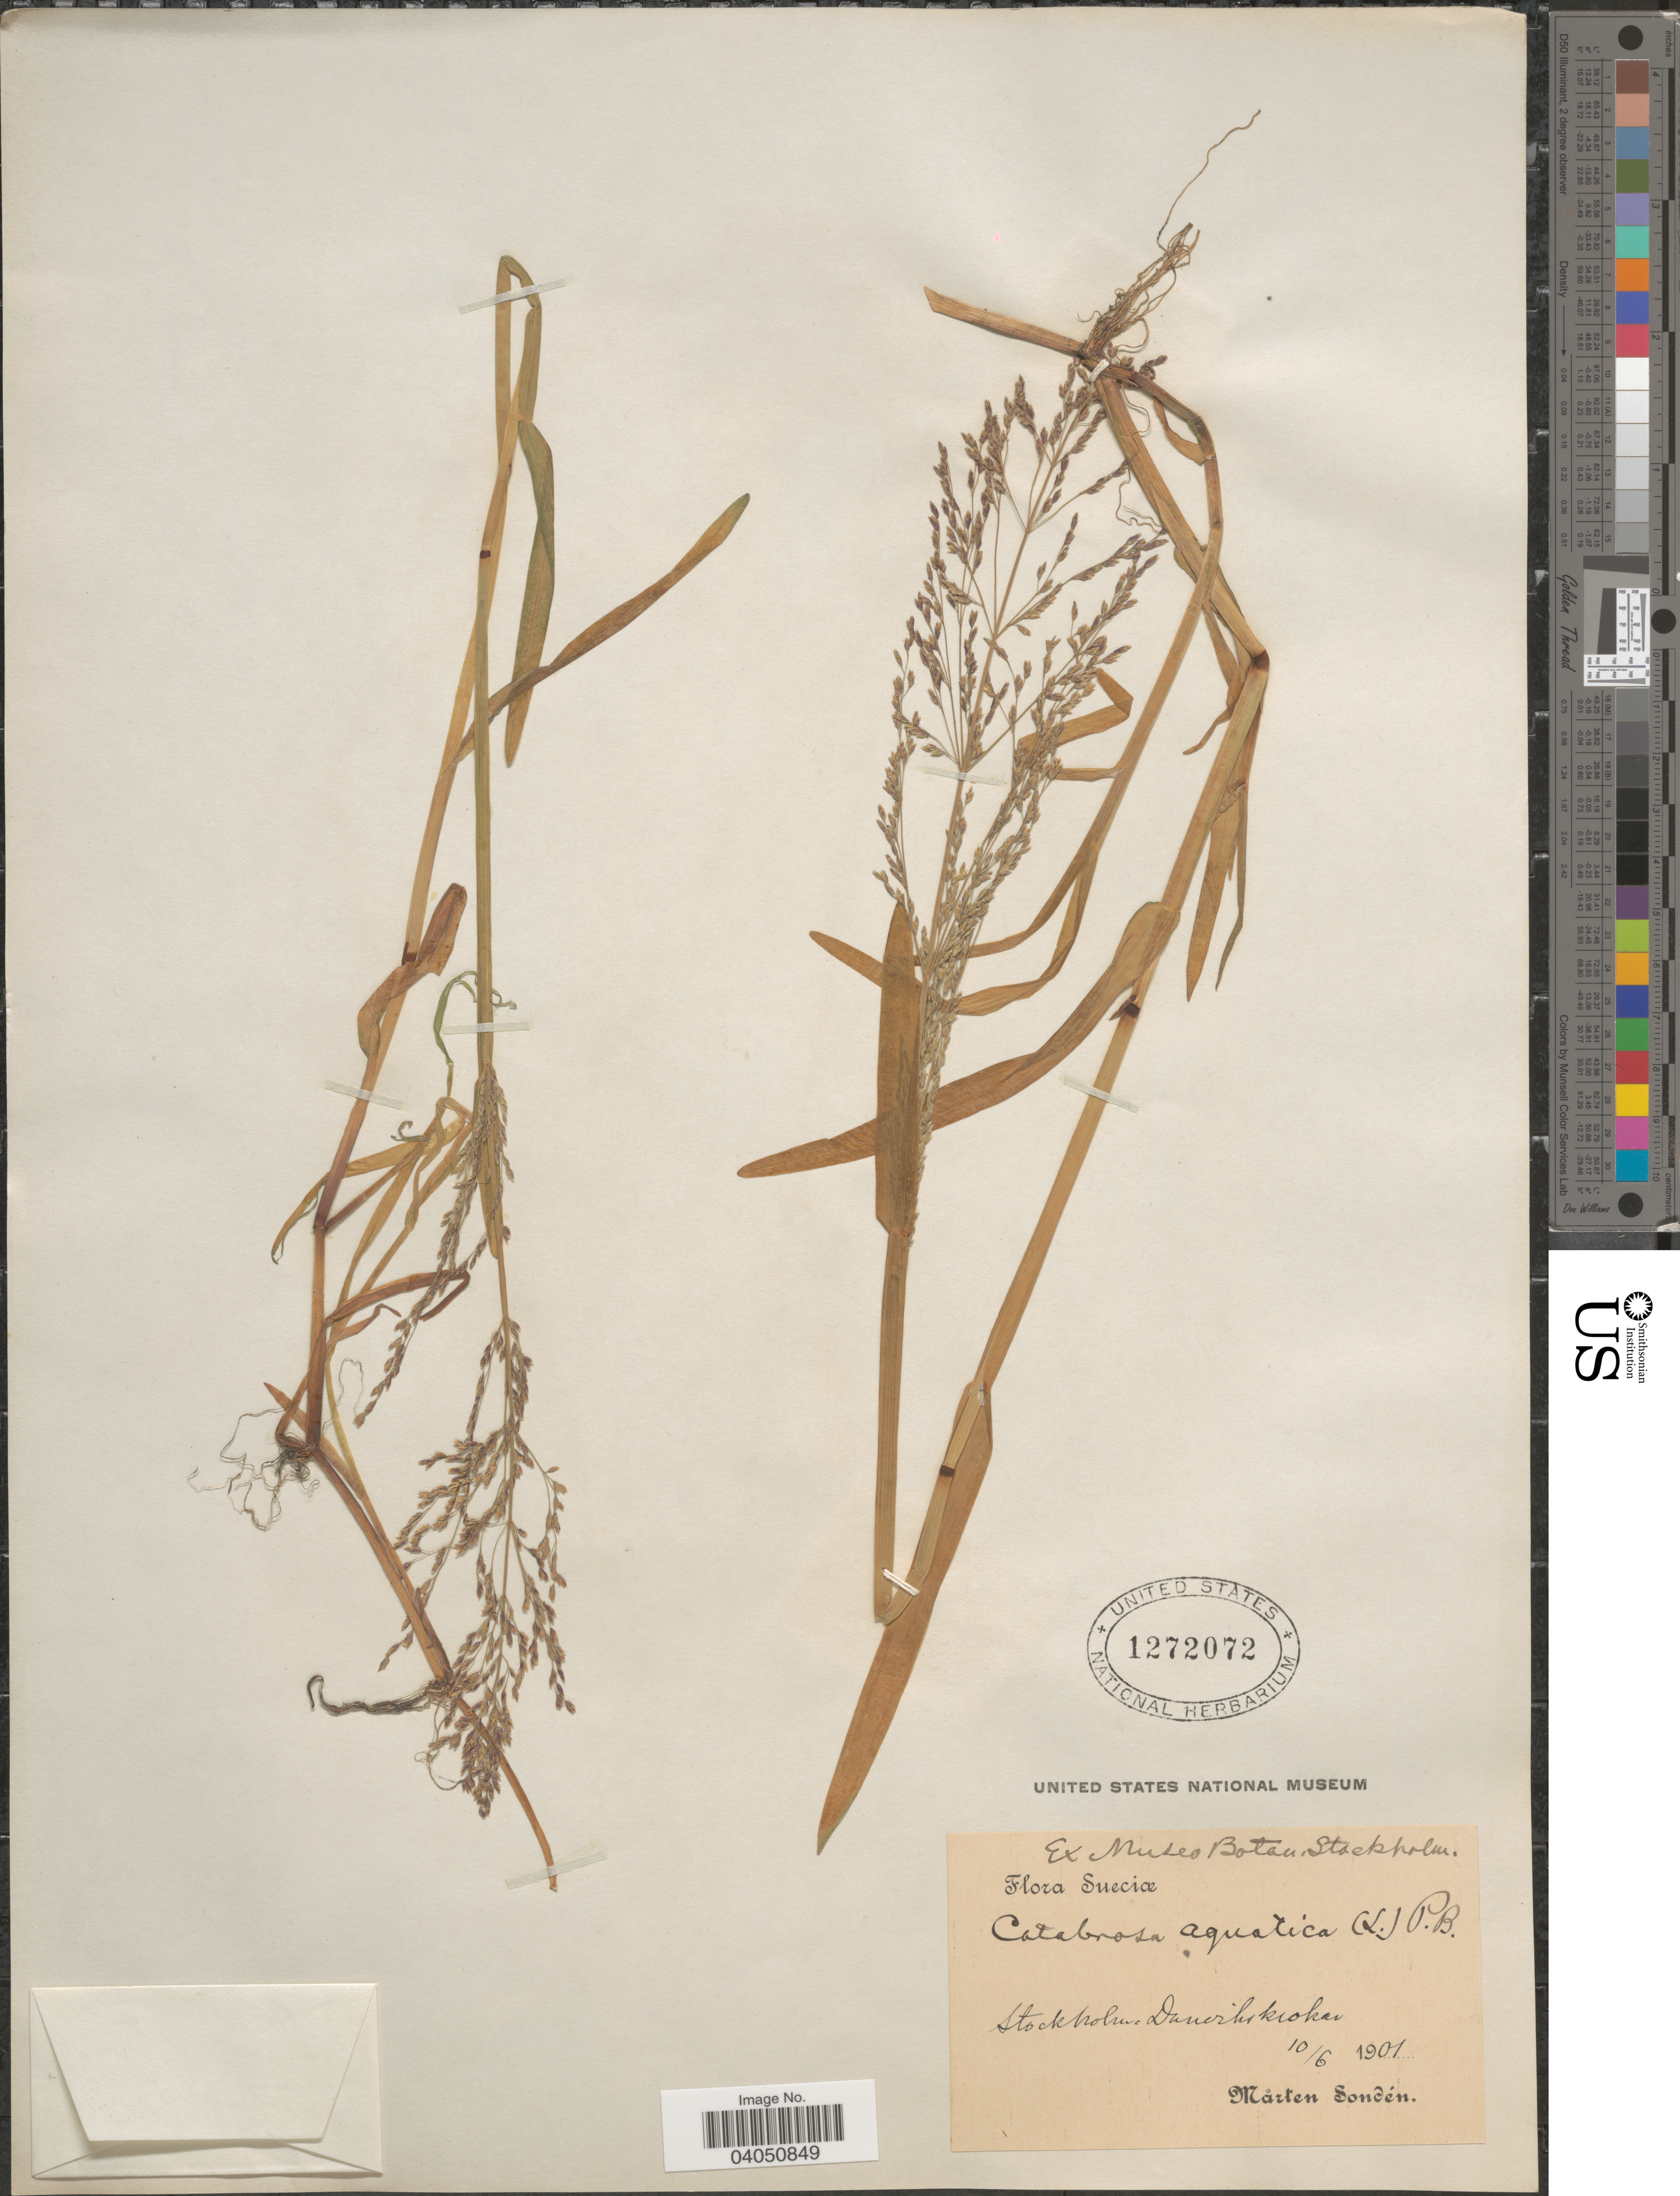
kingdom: Plantae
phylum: Tracheophyta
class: Liliopsida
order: Poales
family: Poaceae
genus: Catabrosa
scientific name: Catabrosa aquatica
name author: (L.) P. Beauv.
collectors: M. Sondén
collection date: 1901-06-10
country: Sweden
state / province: Stockholm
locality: Sueciæ. Stockholm, Danerikikrokar [interpreted].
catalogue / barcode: US 1272072